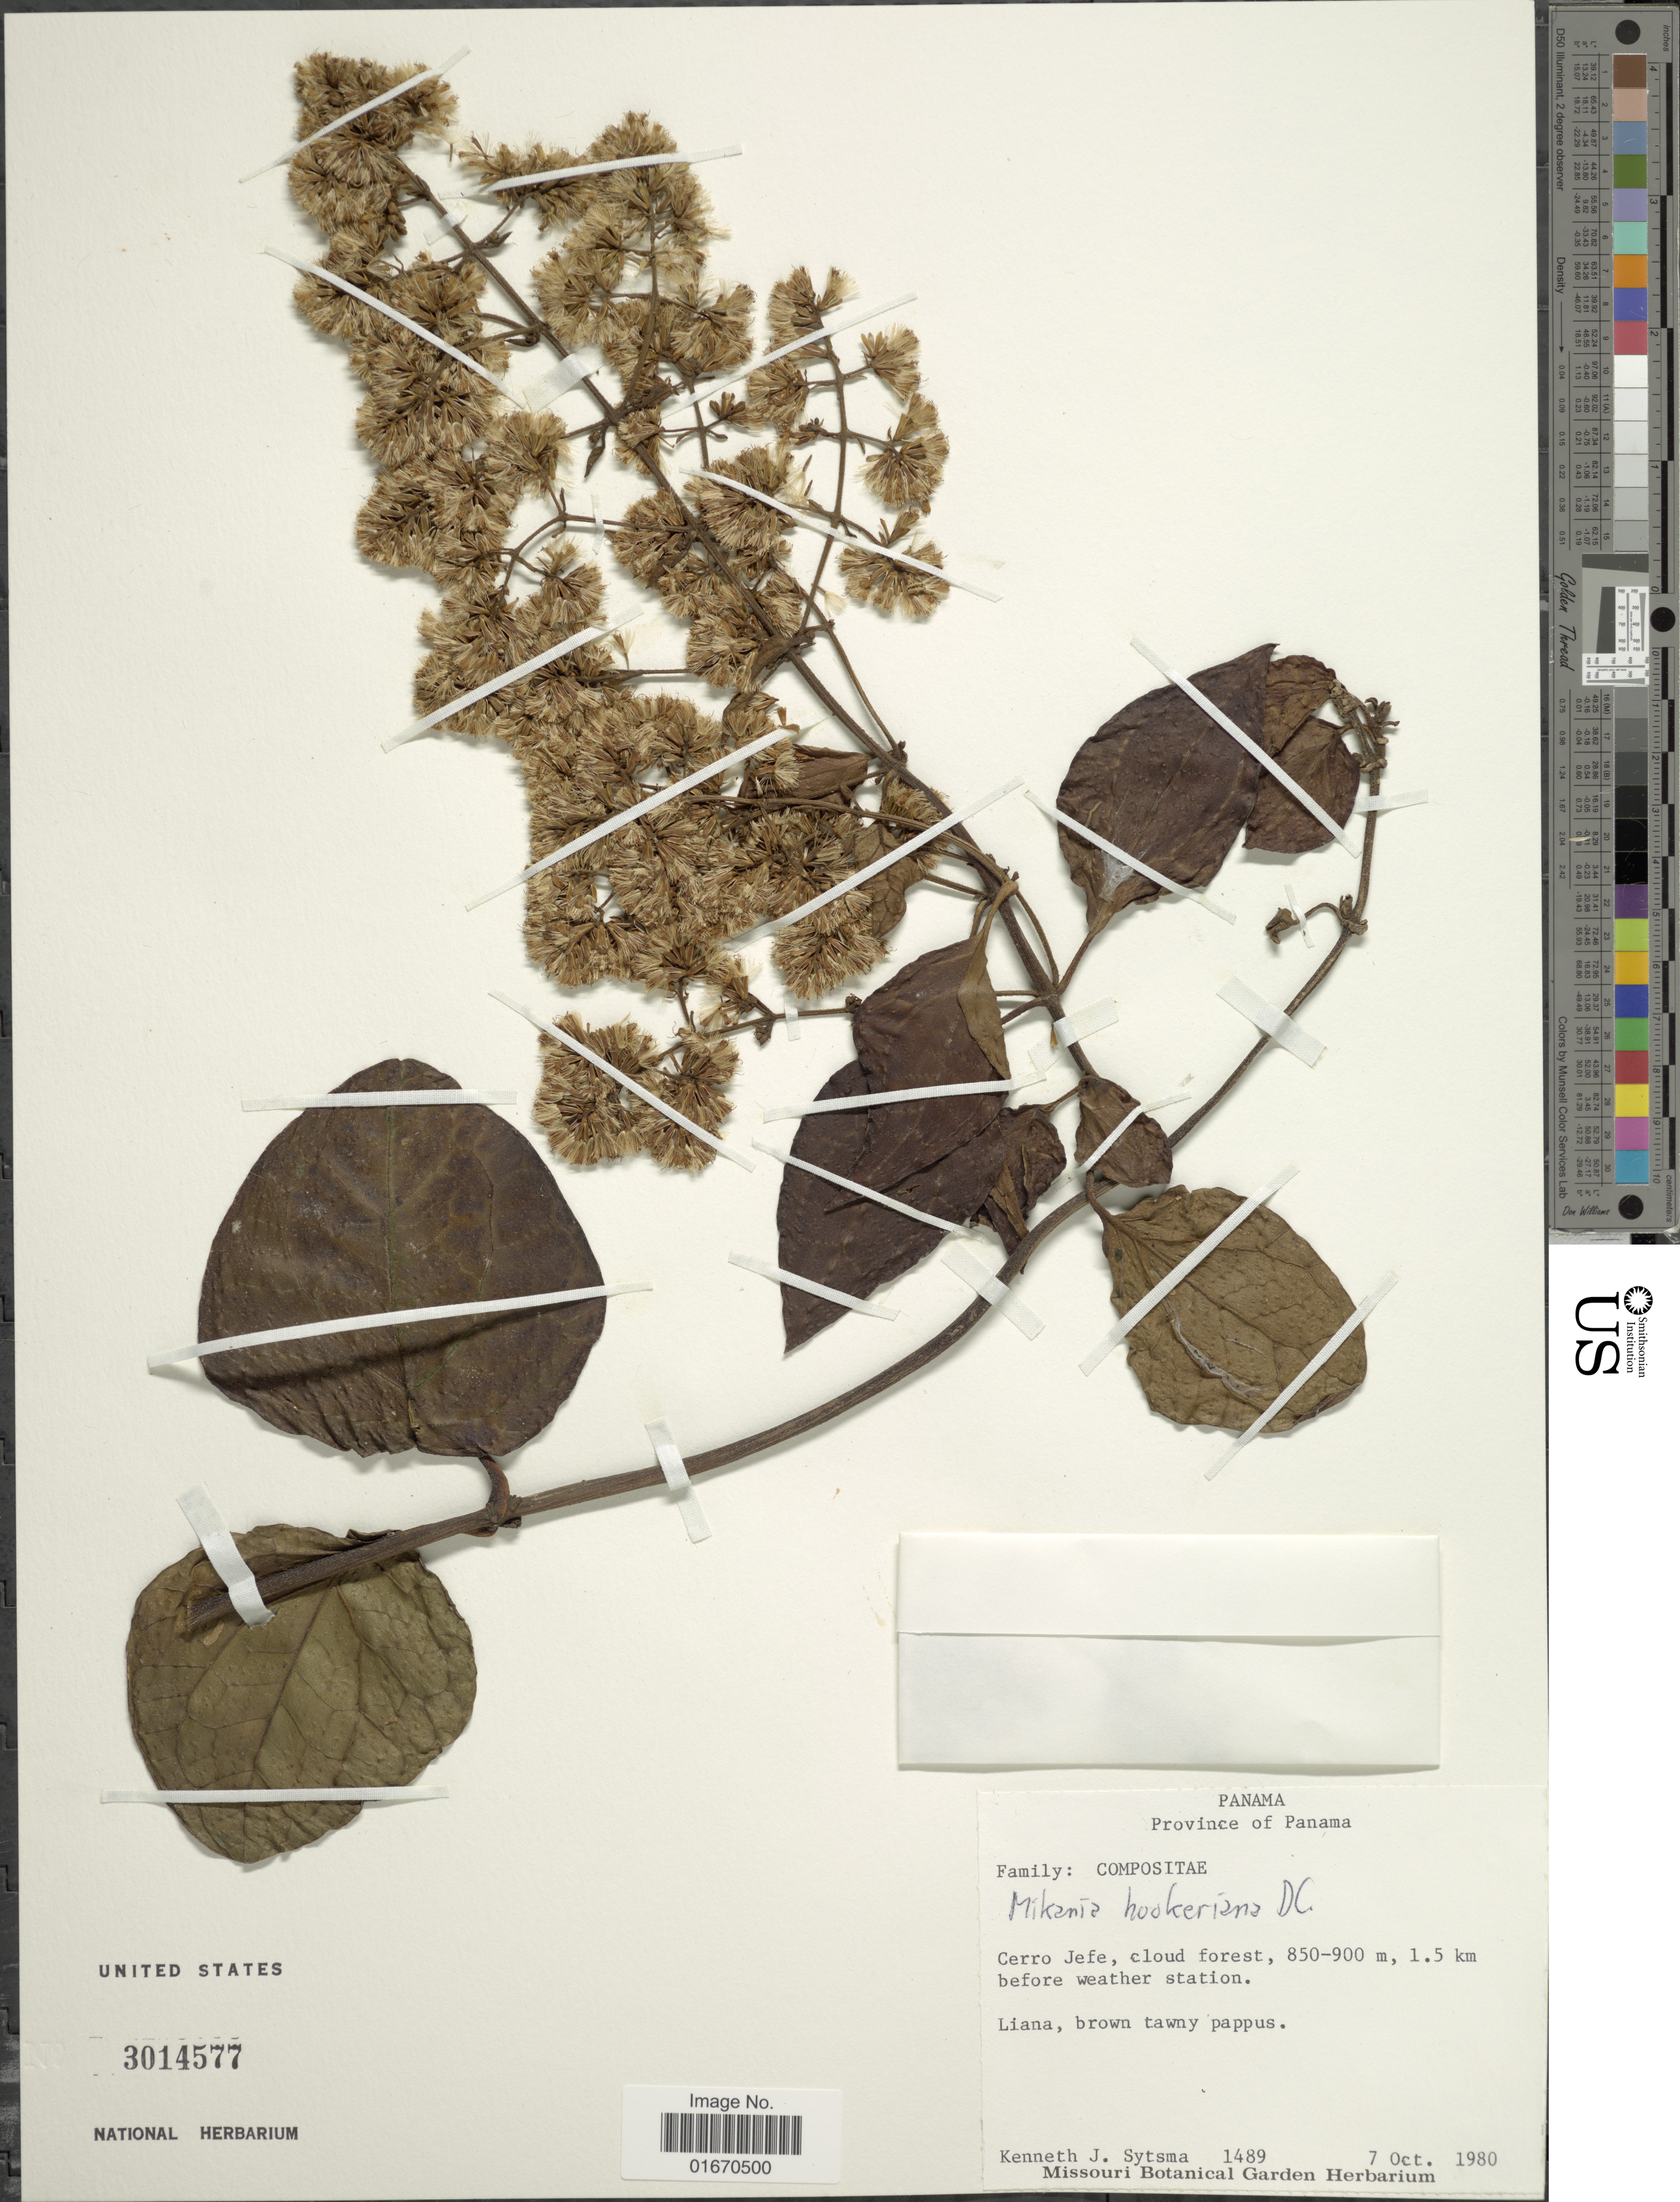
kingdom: Plantae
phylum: Tracheophyta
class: Magnoliopsida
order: Asterales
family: Asteraceae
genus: Mikania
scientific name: Mikania hookeriana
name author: DC.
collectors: K. J. Sytsma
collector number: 1489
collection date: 1980-10-07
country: Panama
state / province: Panamá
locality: Cerro Jefe, 1.5 km before weather station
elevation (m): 850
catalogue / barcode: US 3014577